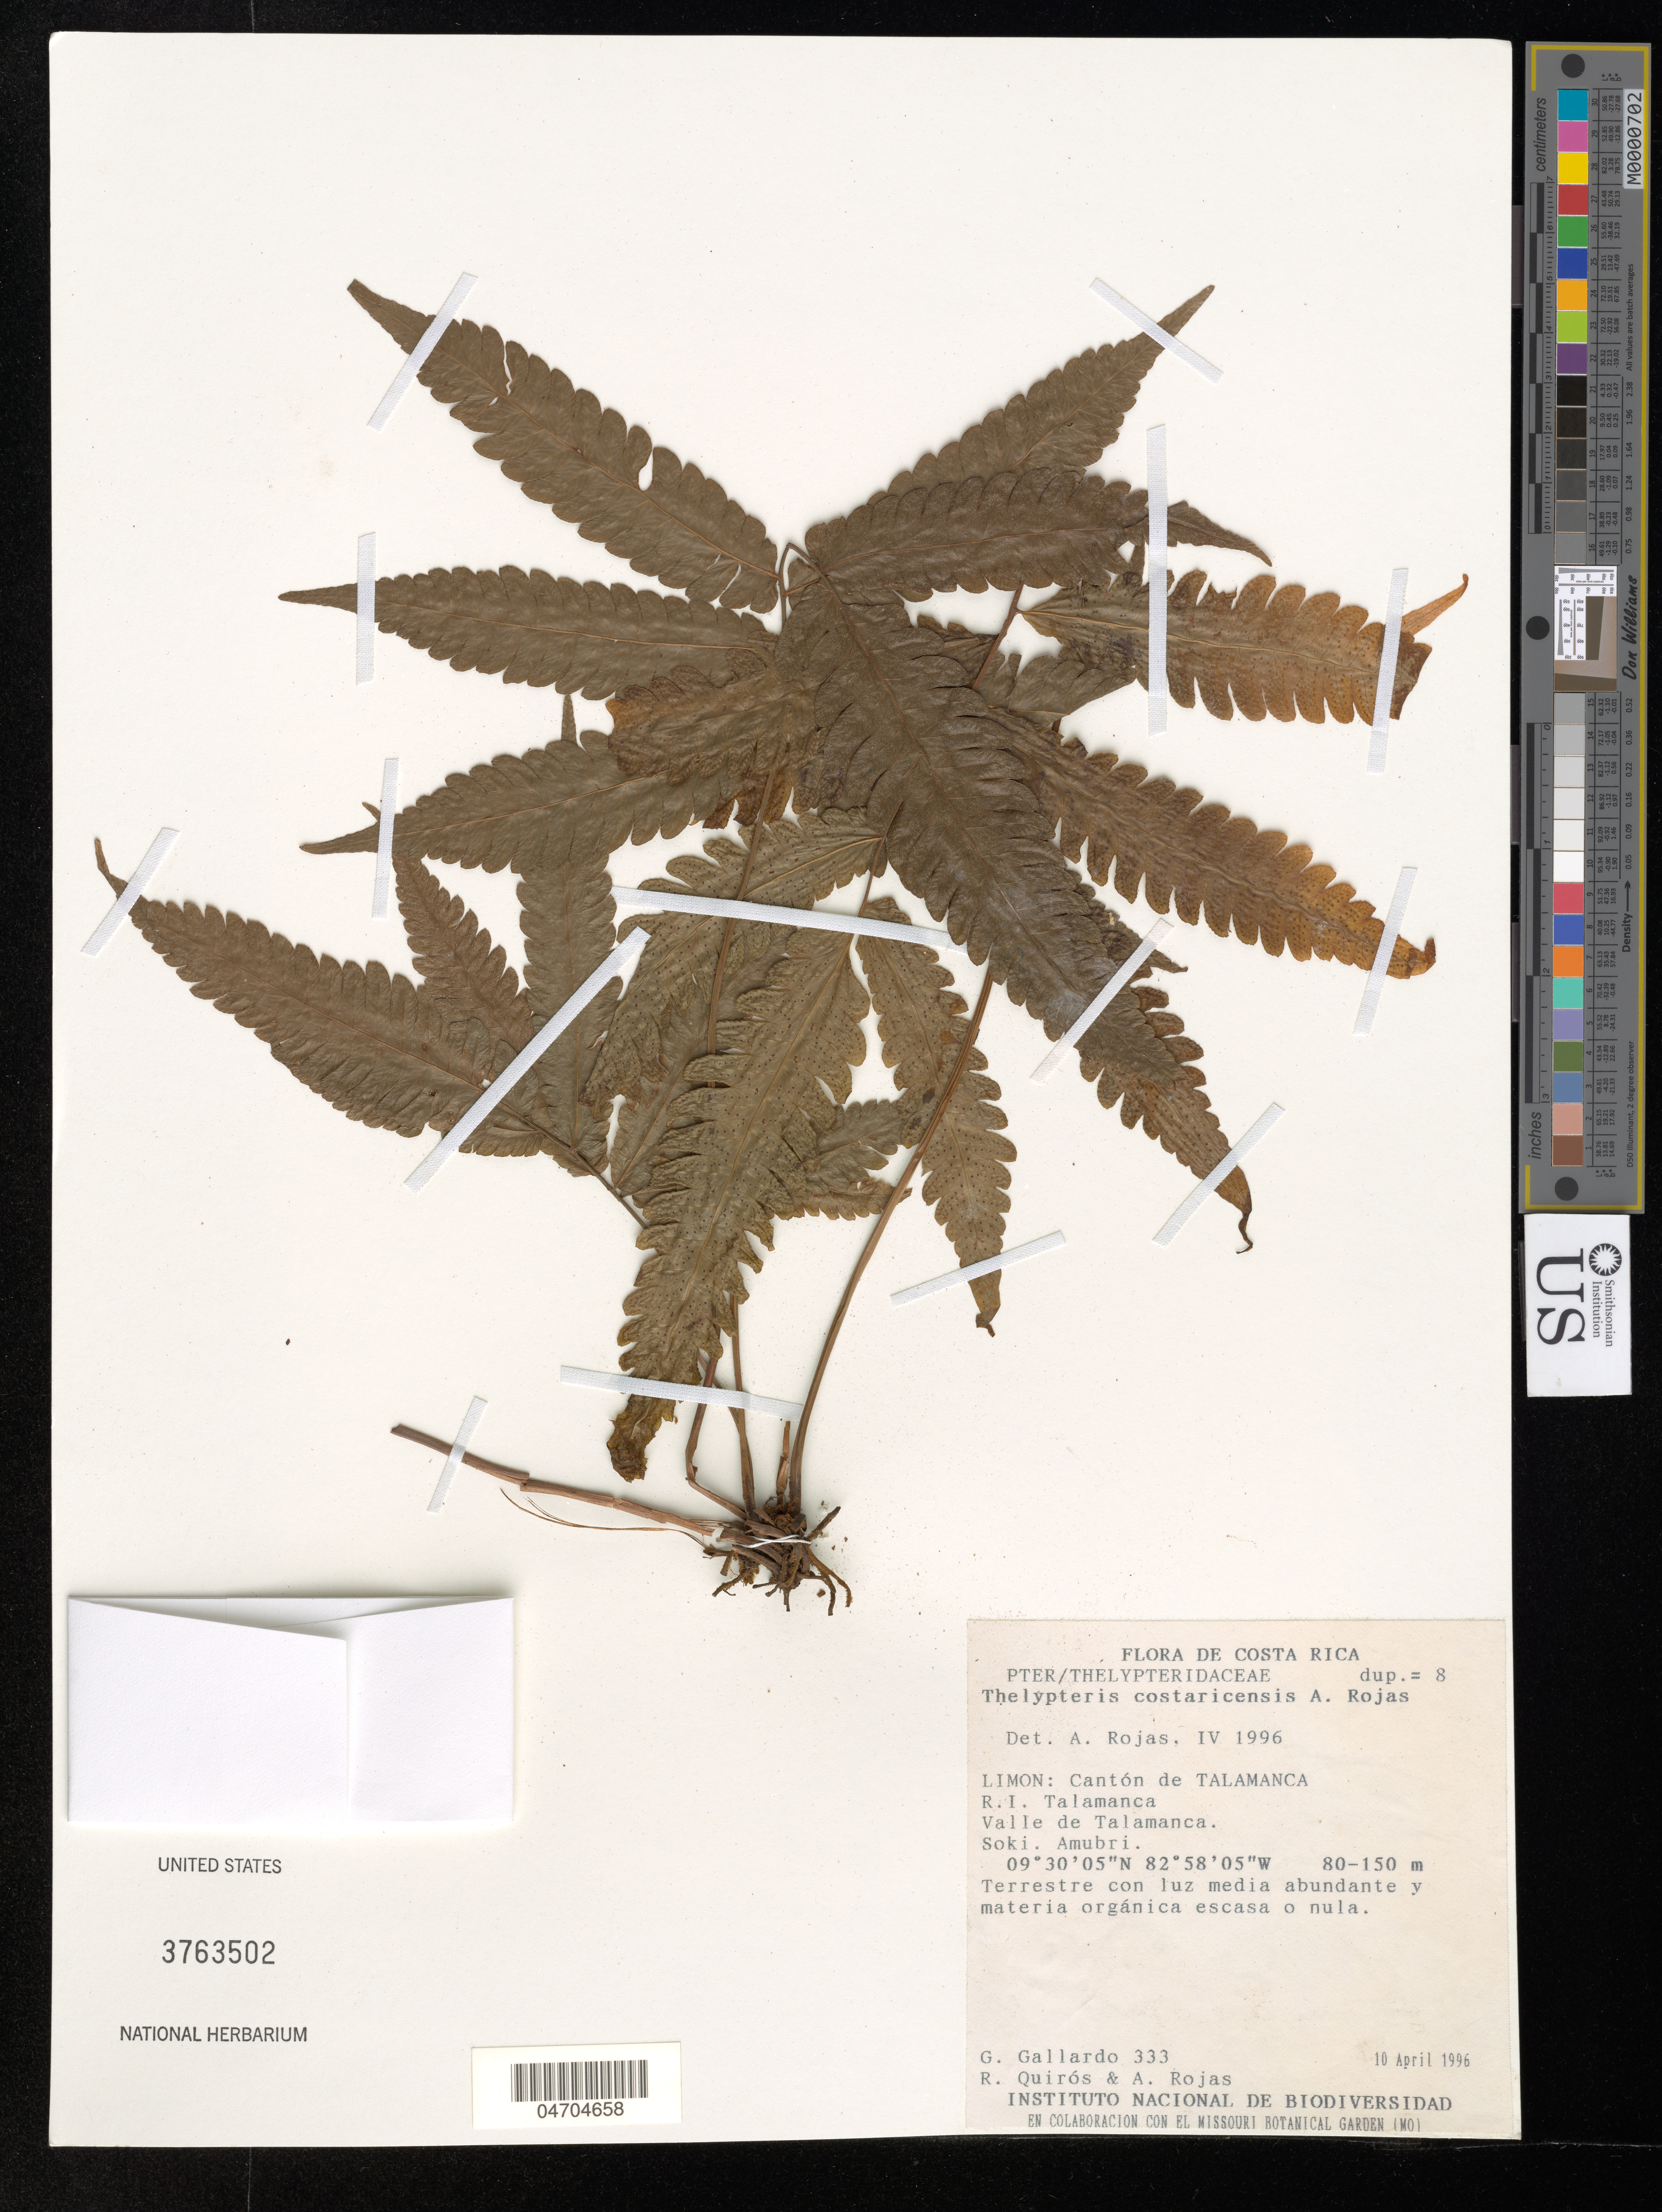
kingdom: Plantae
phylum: Tracheophyta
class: Polypodiopsida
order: Polypodiales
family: Thelypteridaceae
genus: Thelypteris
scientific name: Thelypteris costaricensis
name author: A. Rojas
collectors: G. Gallardo, R. Quirós & A. Rojas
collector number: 333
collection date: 1996-04-10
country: Costa Rica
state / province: Limón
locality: Cantón de TALAMANCA. R.I. Talamanca. Valle de Talamanca. Soki. Amubri.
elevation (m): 80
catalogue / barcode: US 3763502